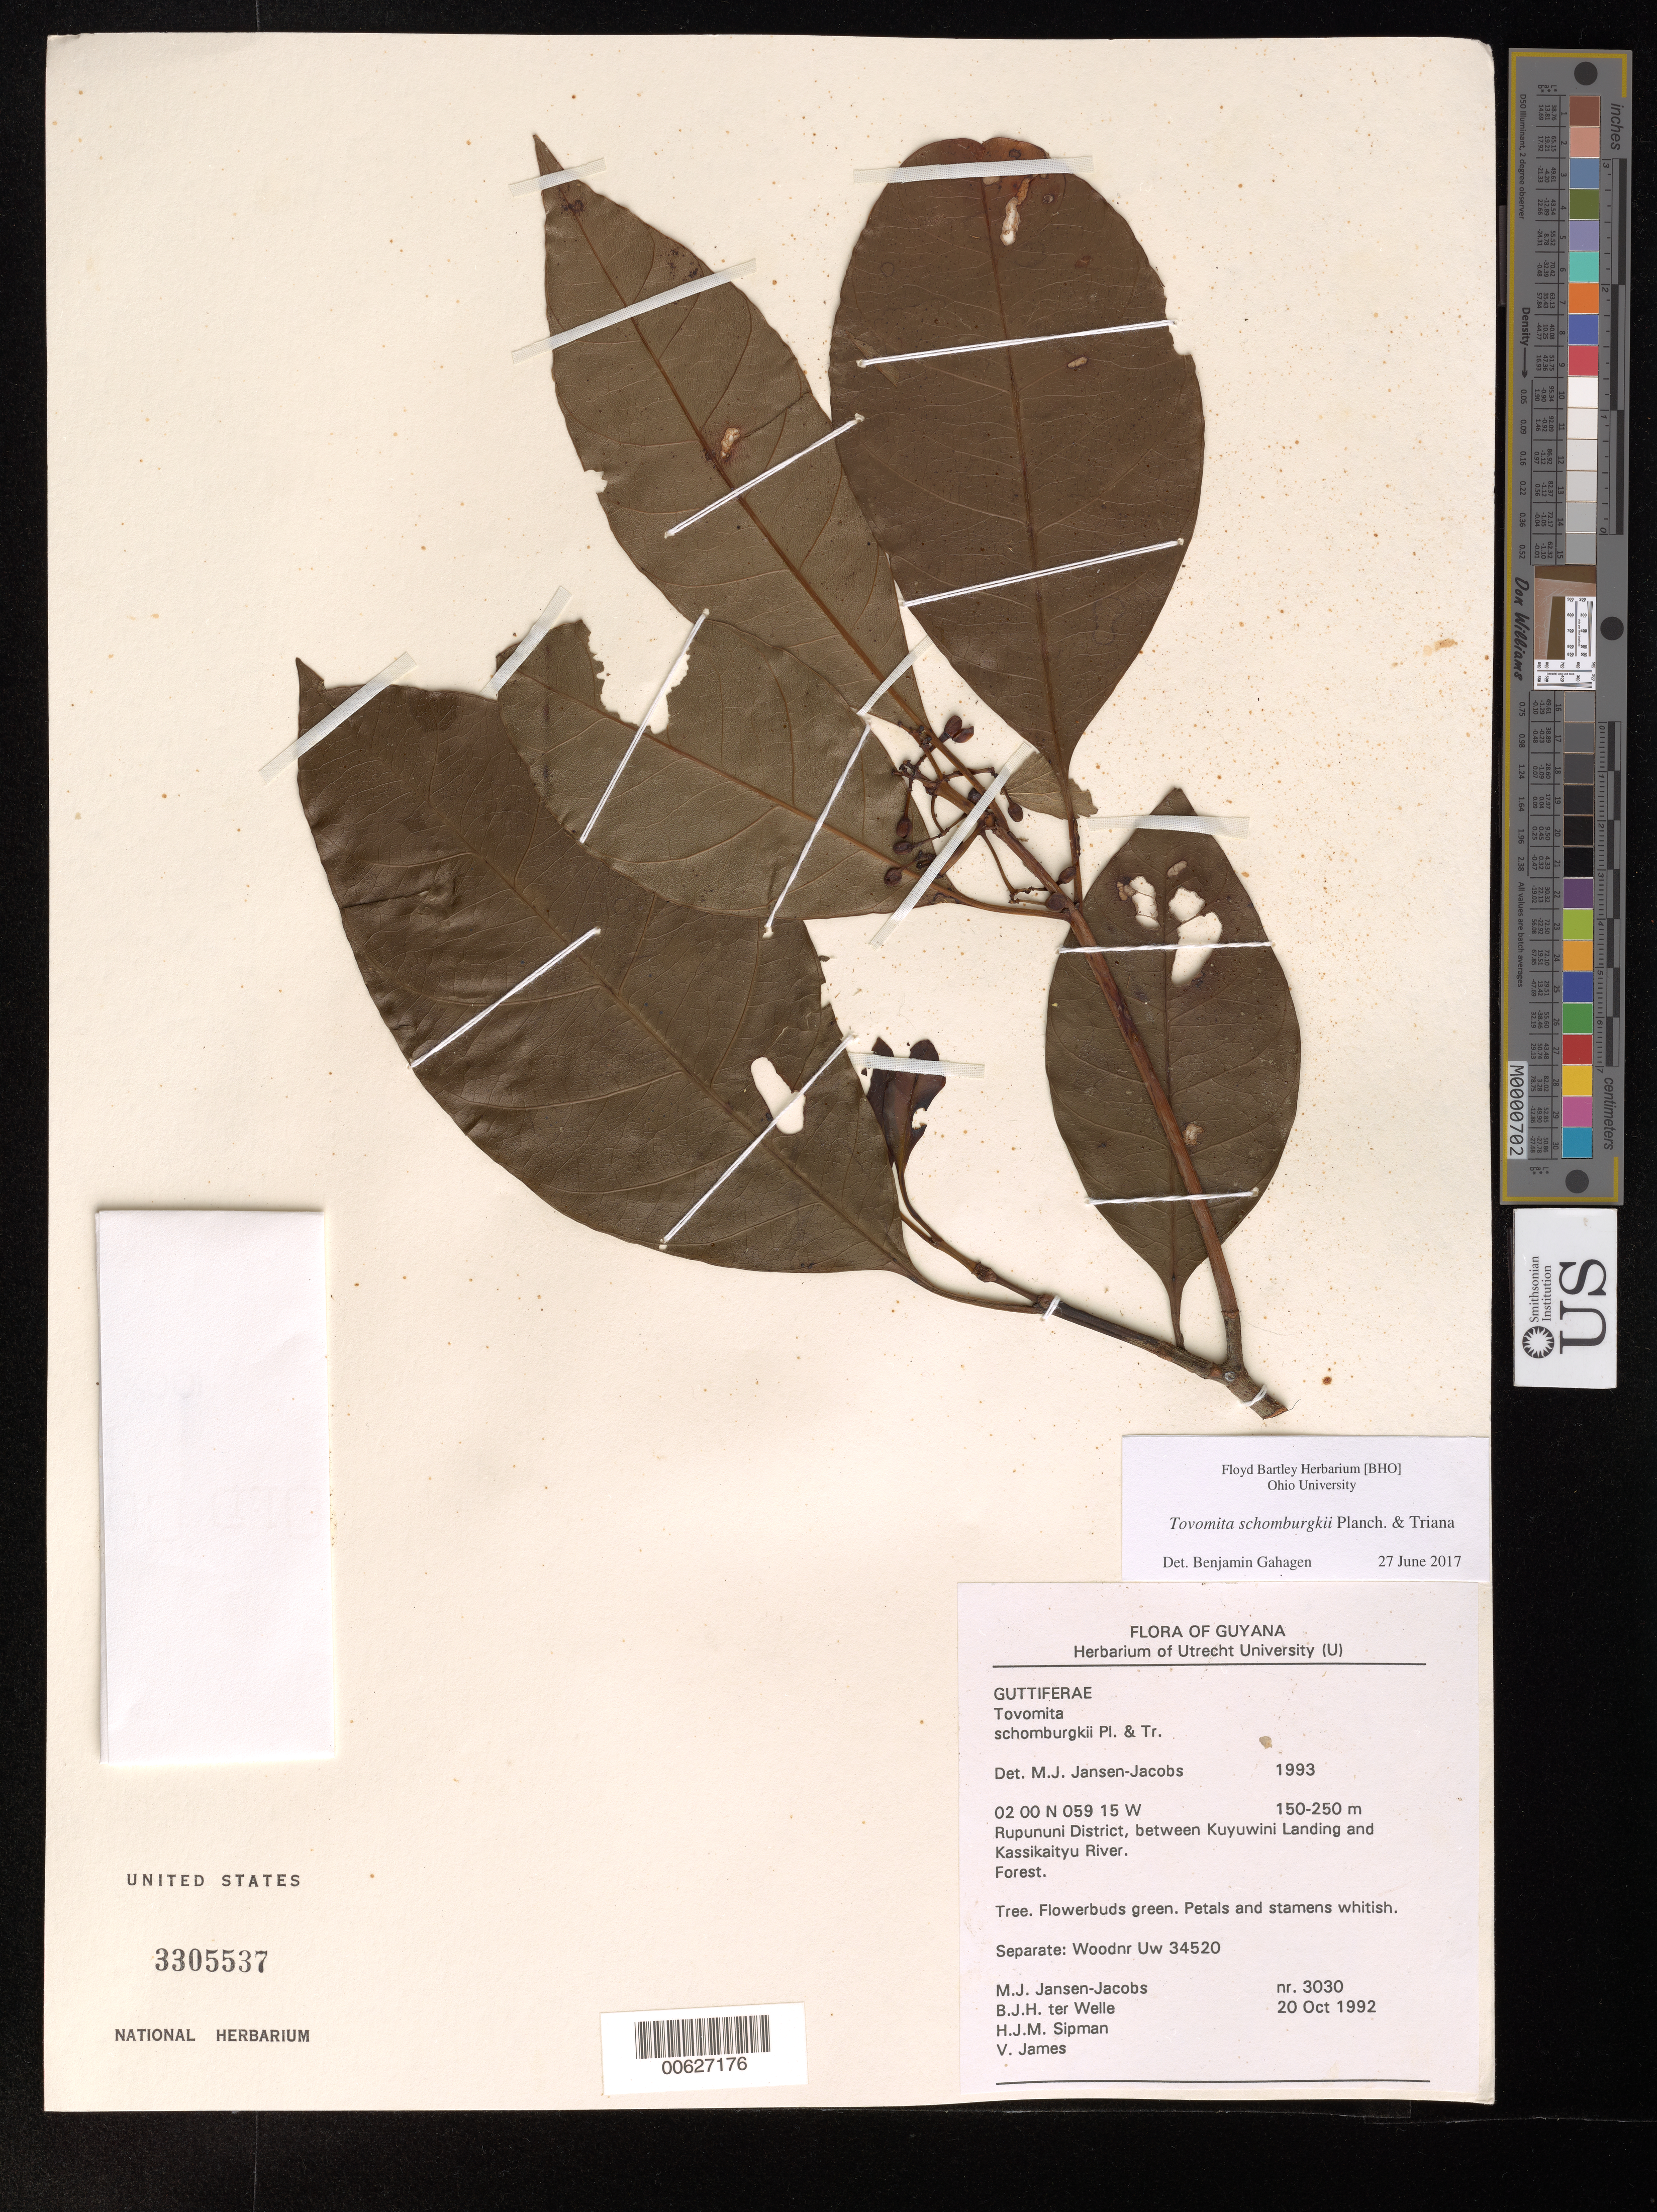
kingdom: Plantae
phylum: Tracheophyta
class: Magnoliopsida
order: Malpighiales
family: Clusiaceae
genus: Tovomita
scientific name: Tovomita schomburgkii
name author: Planch. & Triana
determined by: Jansen-Jacobs, M. J., (U), Nationaal Herbarium Nederland, Utrecht University branch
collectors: M. J. Jansen-Jacobs, B. Welle, H. J. M. Sipman & V. James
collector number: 3030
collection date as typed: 20-Oct-92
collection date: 1992-10-20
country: Guyana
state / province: U. Takutu-U. Essequibo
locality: Rupununi District, between Kuyuwini Landing and Kassikaityu River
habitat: Forest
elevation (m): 150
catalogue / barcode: US 3305537